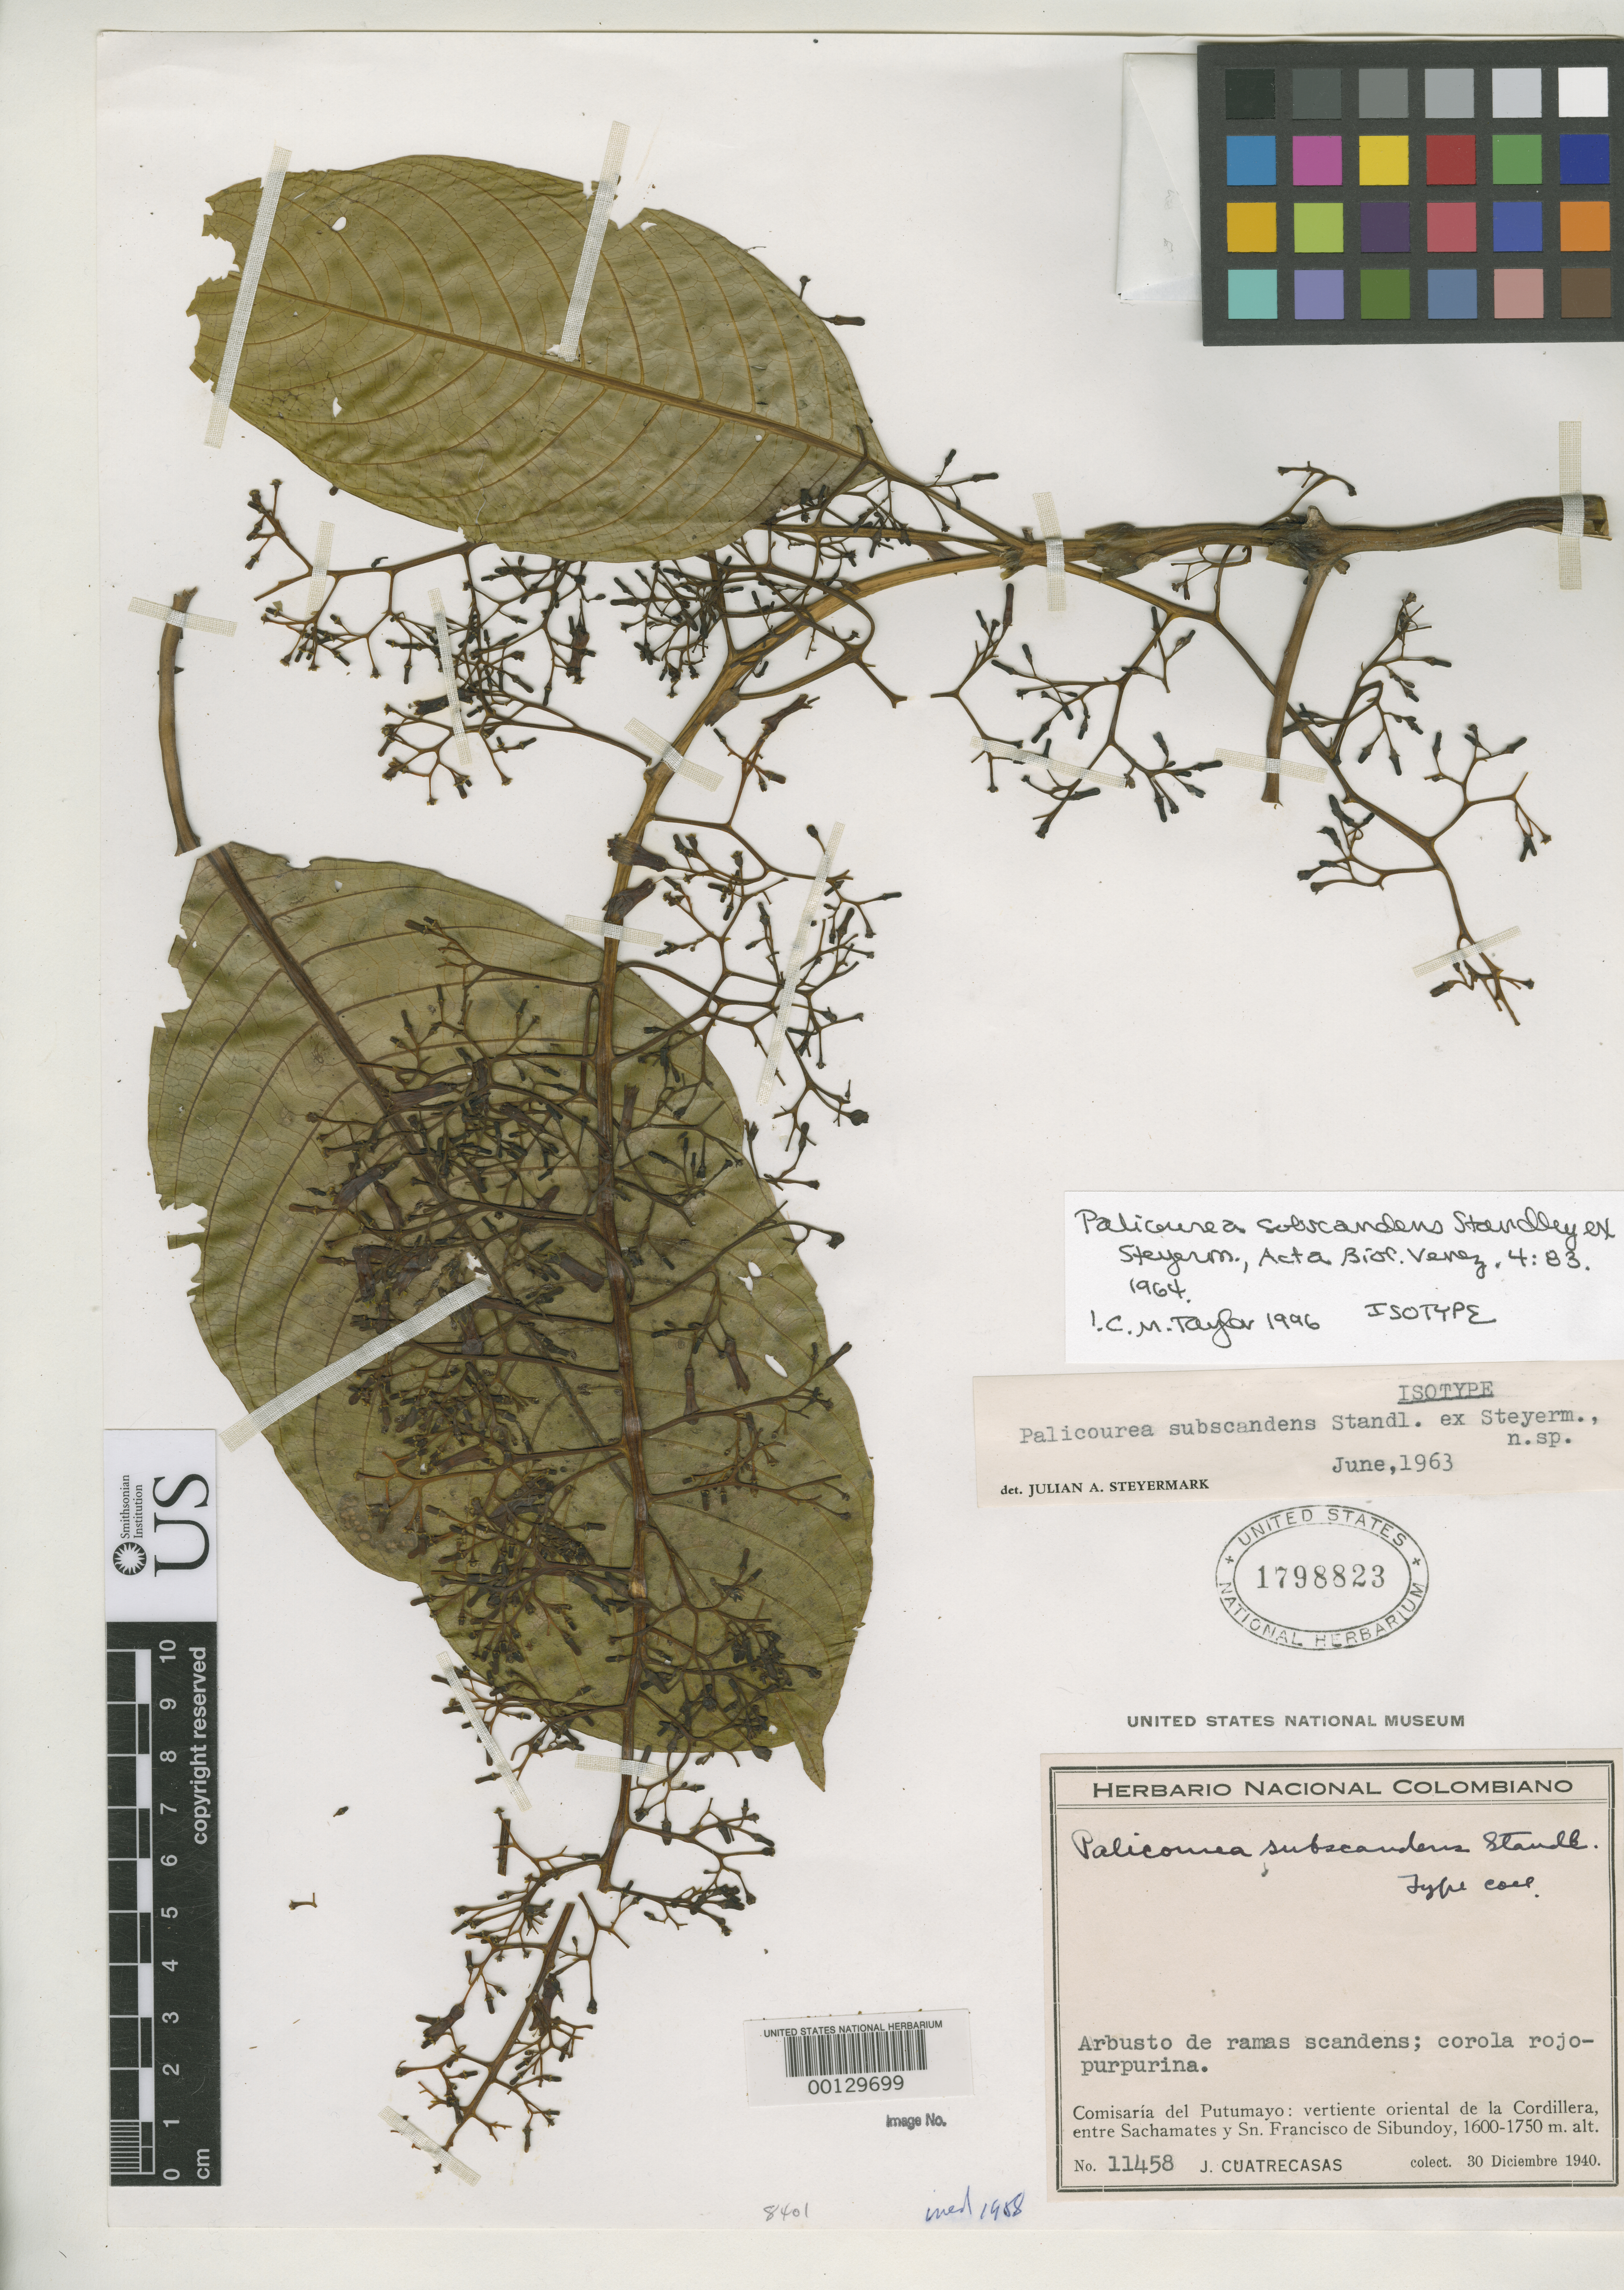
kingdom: Plantae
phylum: Tracheophyta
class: Magnoliopsida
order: Gentianales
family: Rubiaceae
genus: Palicourea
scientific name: Palicourea subscandens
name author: Standl. ex Steyerm.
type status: Isotype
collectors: J. Cuatrecasas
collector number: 11458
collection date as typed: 30 Dec 1940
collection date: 1940-12-30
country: Colombia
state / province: Putumayo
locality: Vertiente Oriental de La Cordillera entre Sachamates & S. Francisco de Sibundoy.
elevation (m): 1600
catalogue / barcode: US 1798823